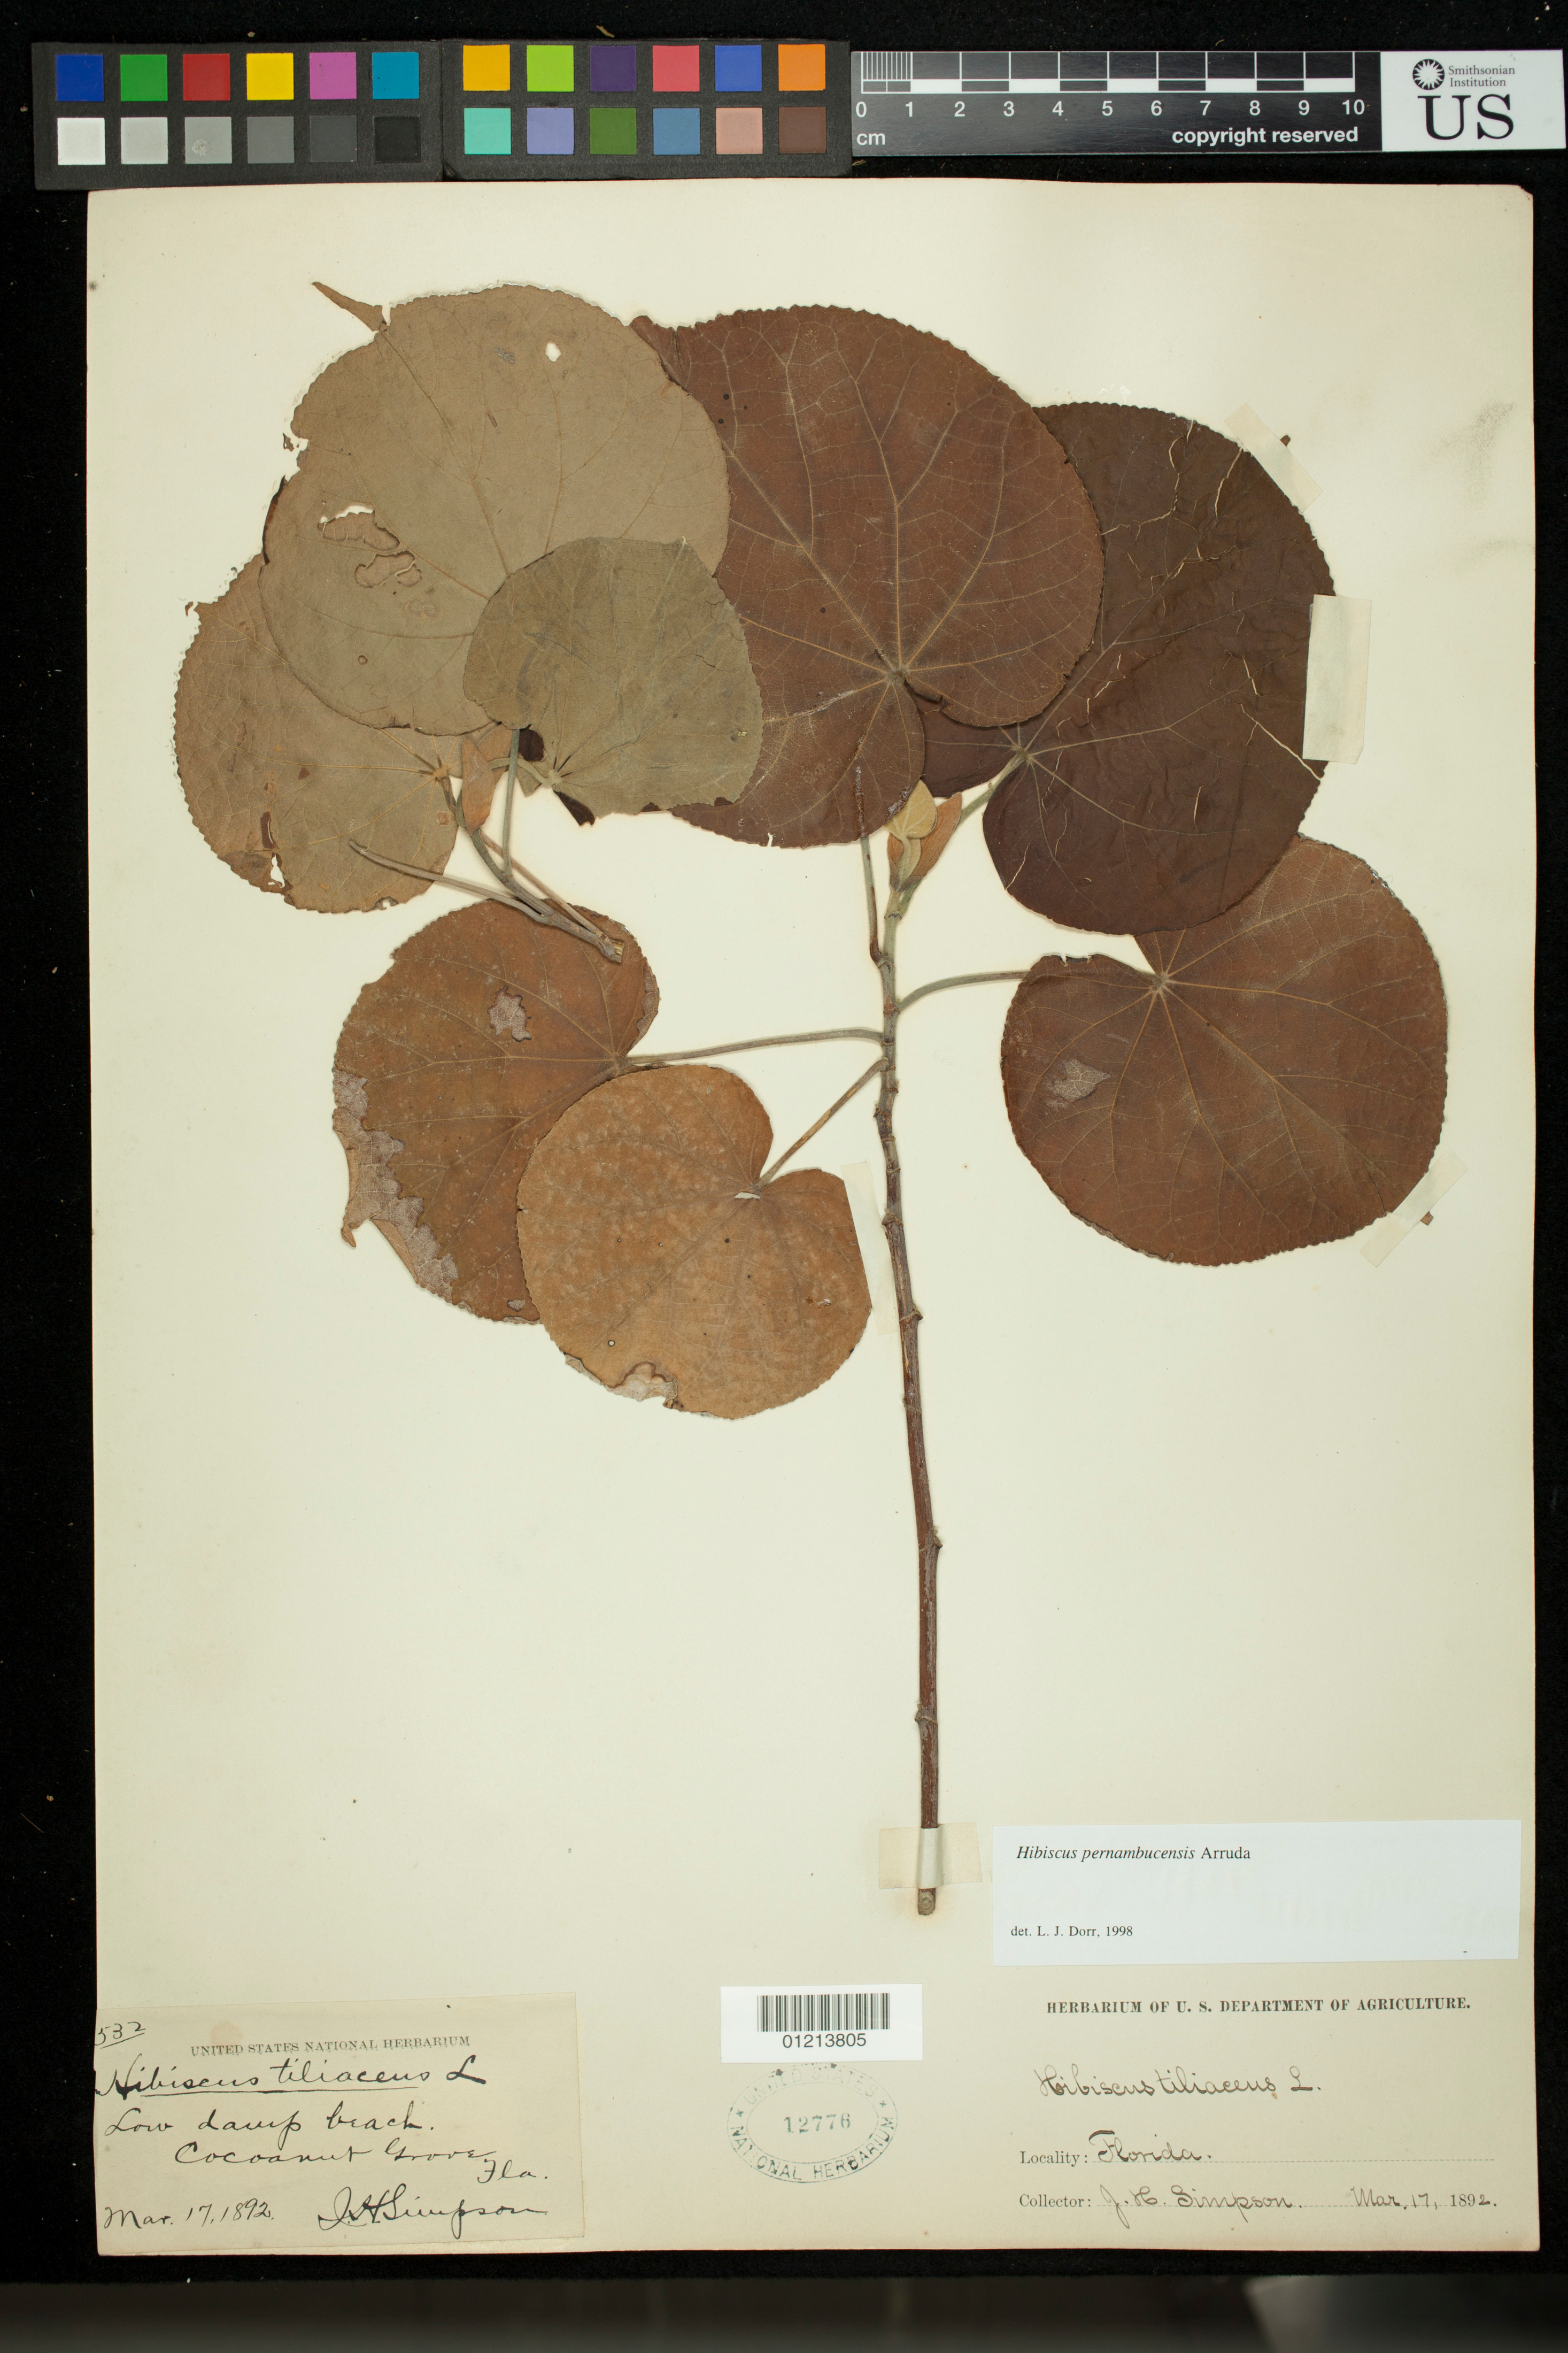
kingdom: Plantae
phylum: Tracheophyta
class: Magnoliopsida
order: Malvales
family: Malvaceae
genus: Talipariti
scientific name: Talipariti tiliaceum var. pernambucense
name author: (Arruda) Fryxell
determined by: Dorr, Laurence J., Curator (BOT), Smithsonian Institution - National Museum of Natural History (UNITED STATES)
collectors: J. H. Simpson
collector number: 532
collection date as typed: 17 Mar 1892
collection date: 1892-03-17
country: United States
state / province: Florida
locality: Coconut Grove. Low damp beach.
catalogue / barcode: US 12776